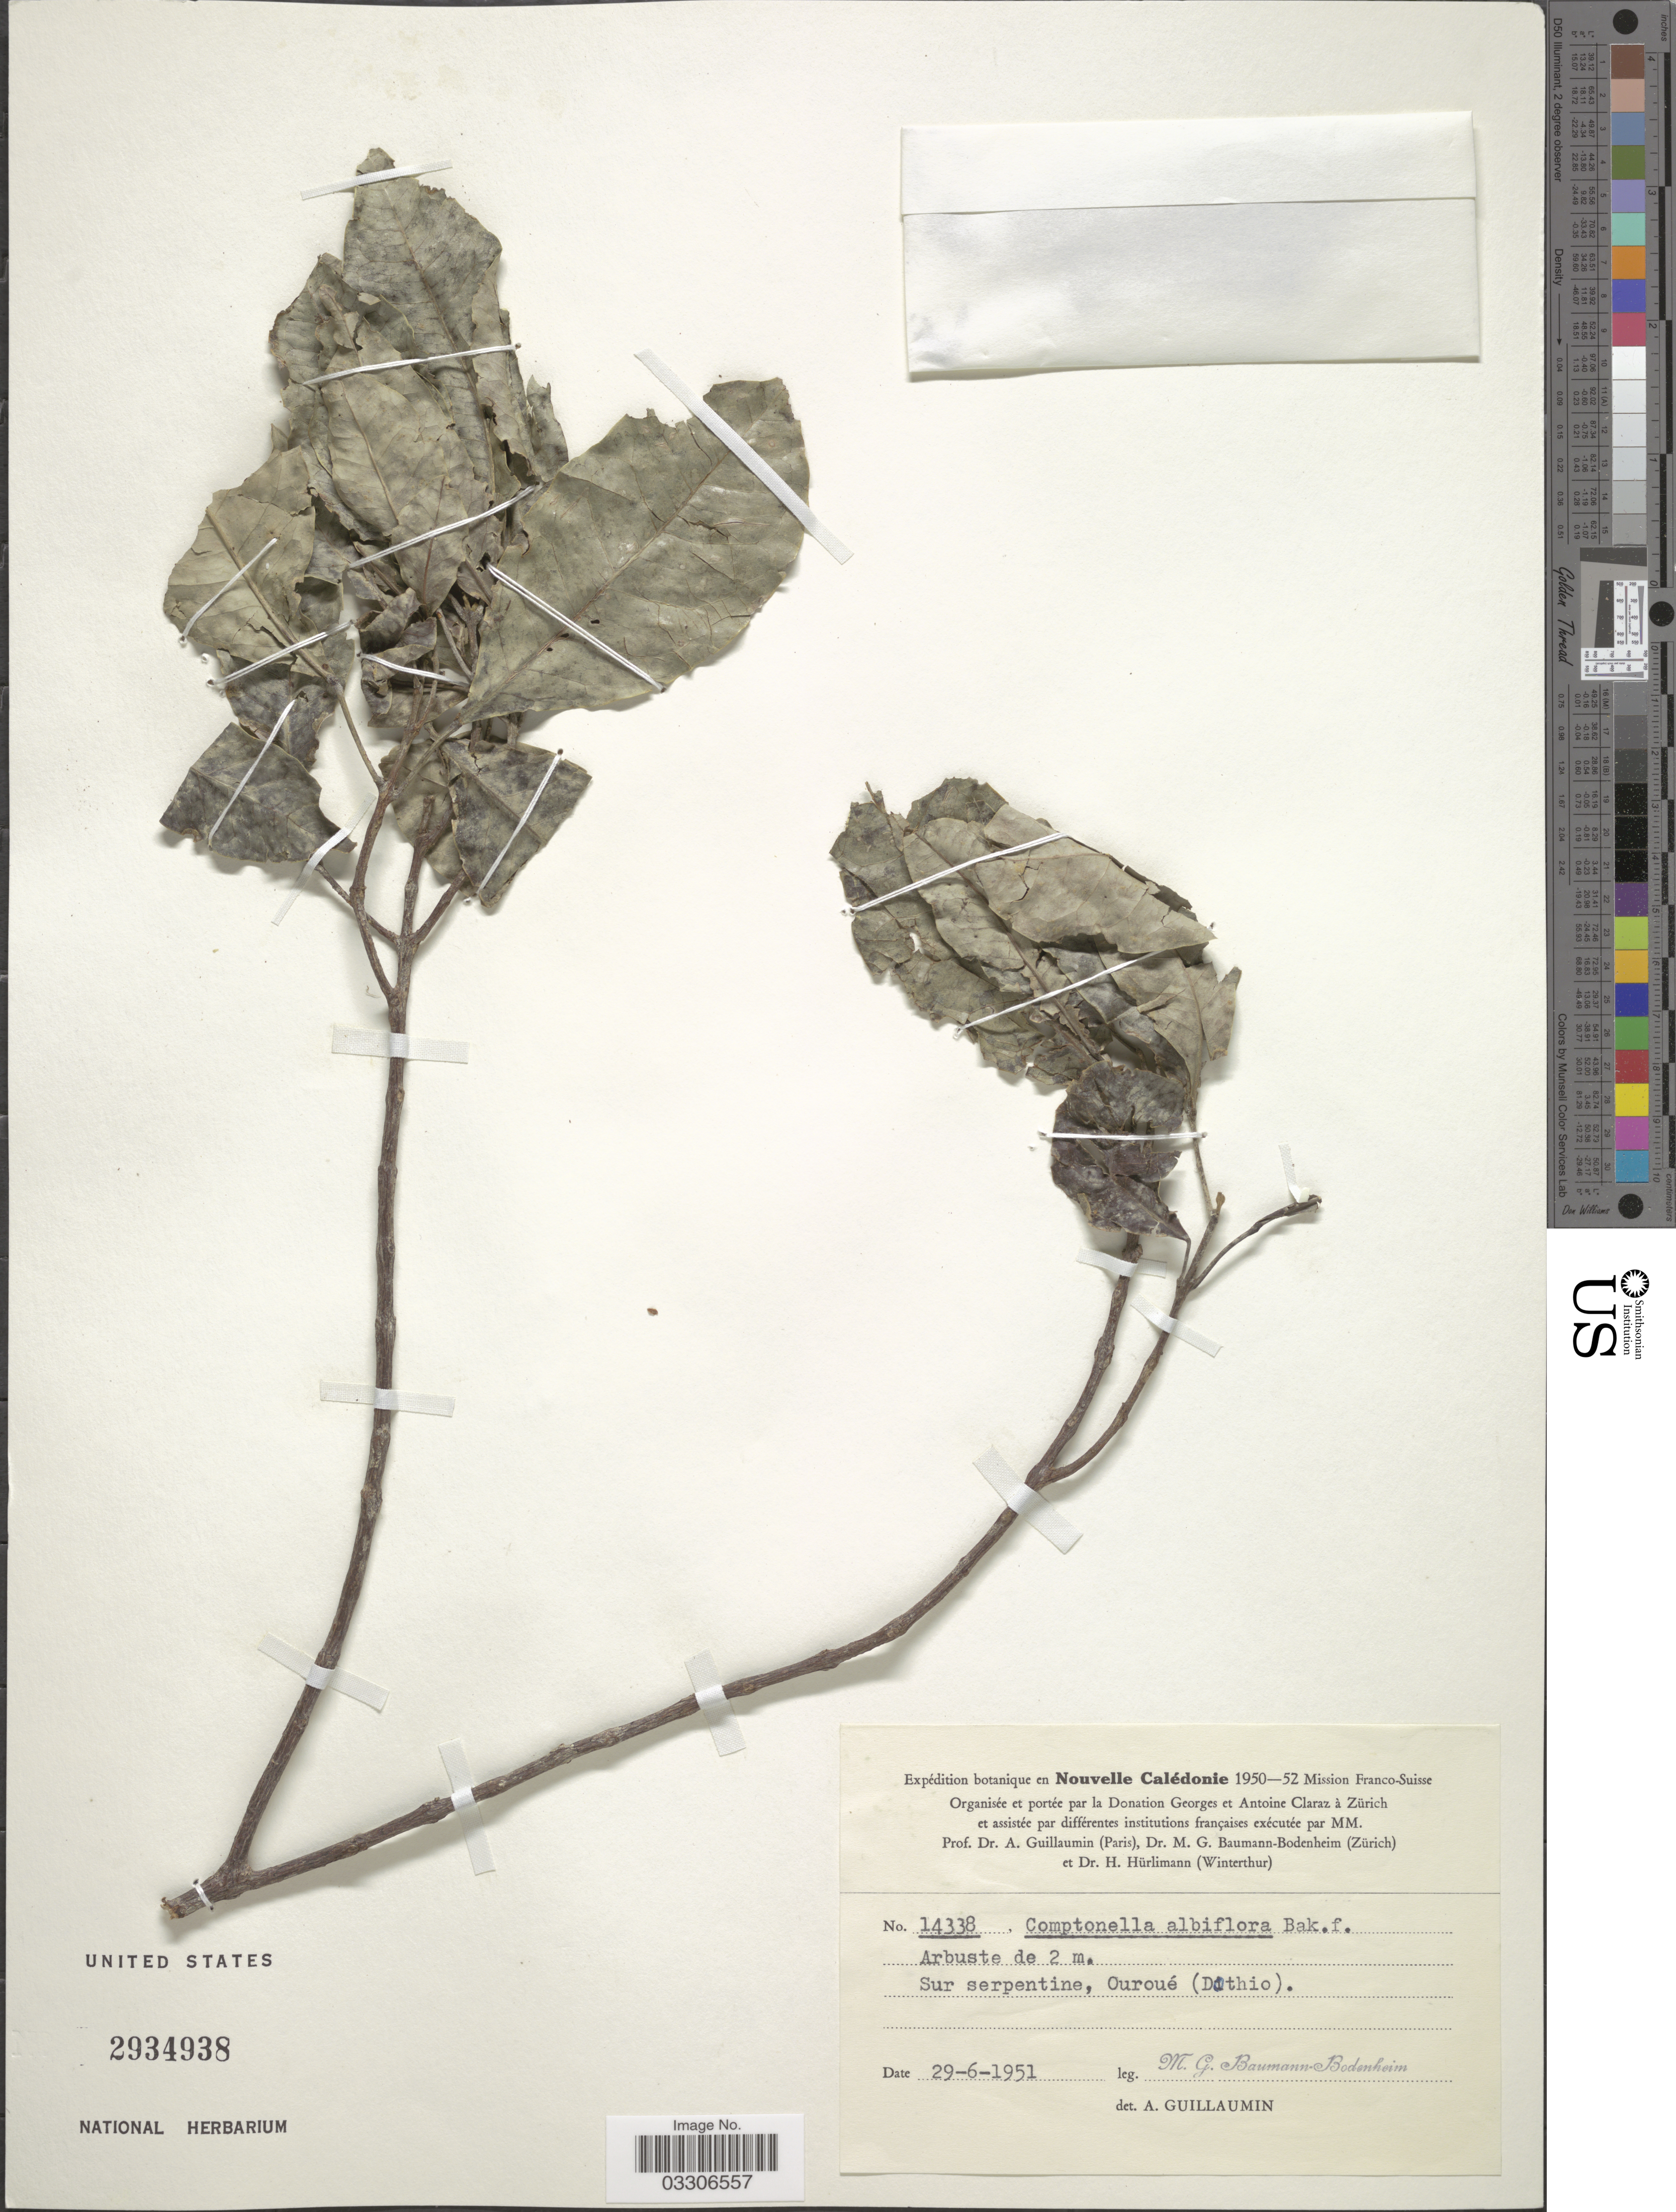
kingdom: Plantae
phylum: Tracheophyta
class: Magnoliopsida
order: Sapindales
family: Rutaceae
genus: Comptonella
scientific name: Comptonella microcarpa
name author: T.G. Hartley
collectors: M. G. Baumann-Bodenheim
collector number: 14338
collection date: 1951-06-29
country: New Caledonia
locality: Nouvelle-Calédonie. Sur serpentine, Ouroué (Dothio).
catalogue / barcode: US 2934938